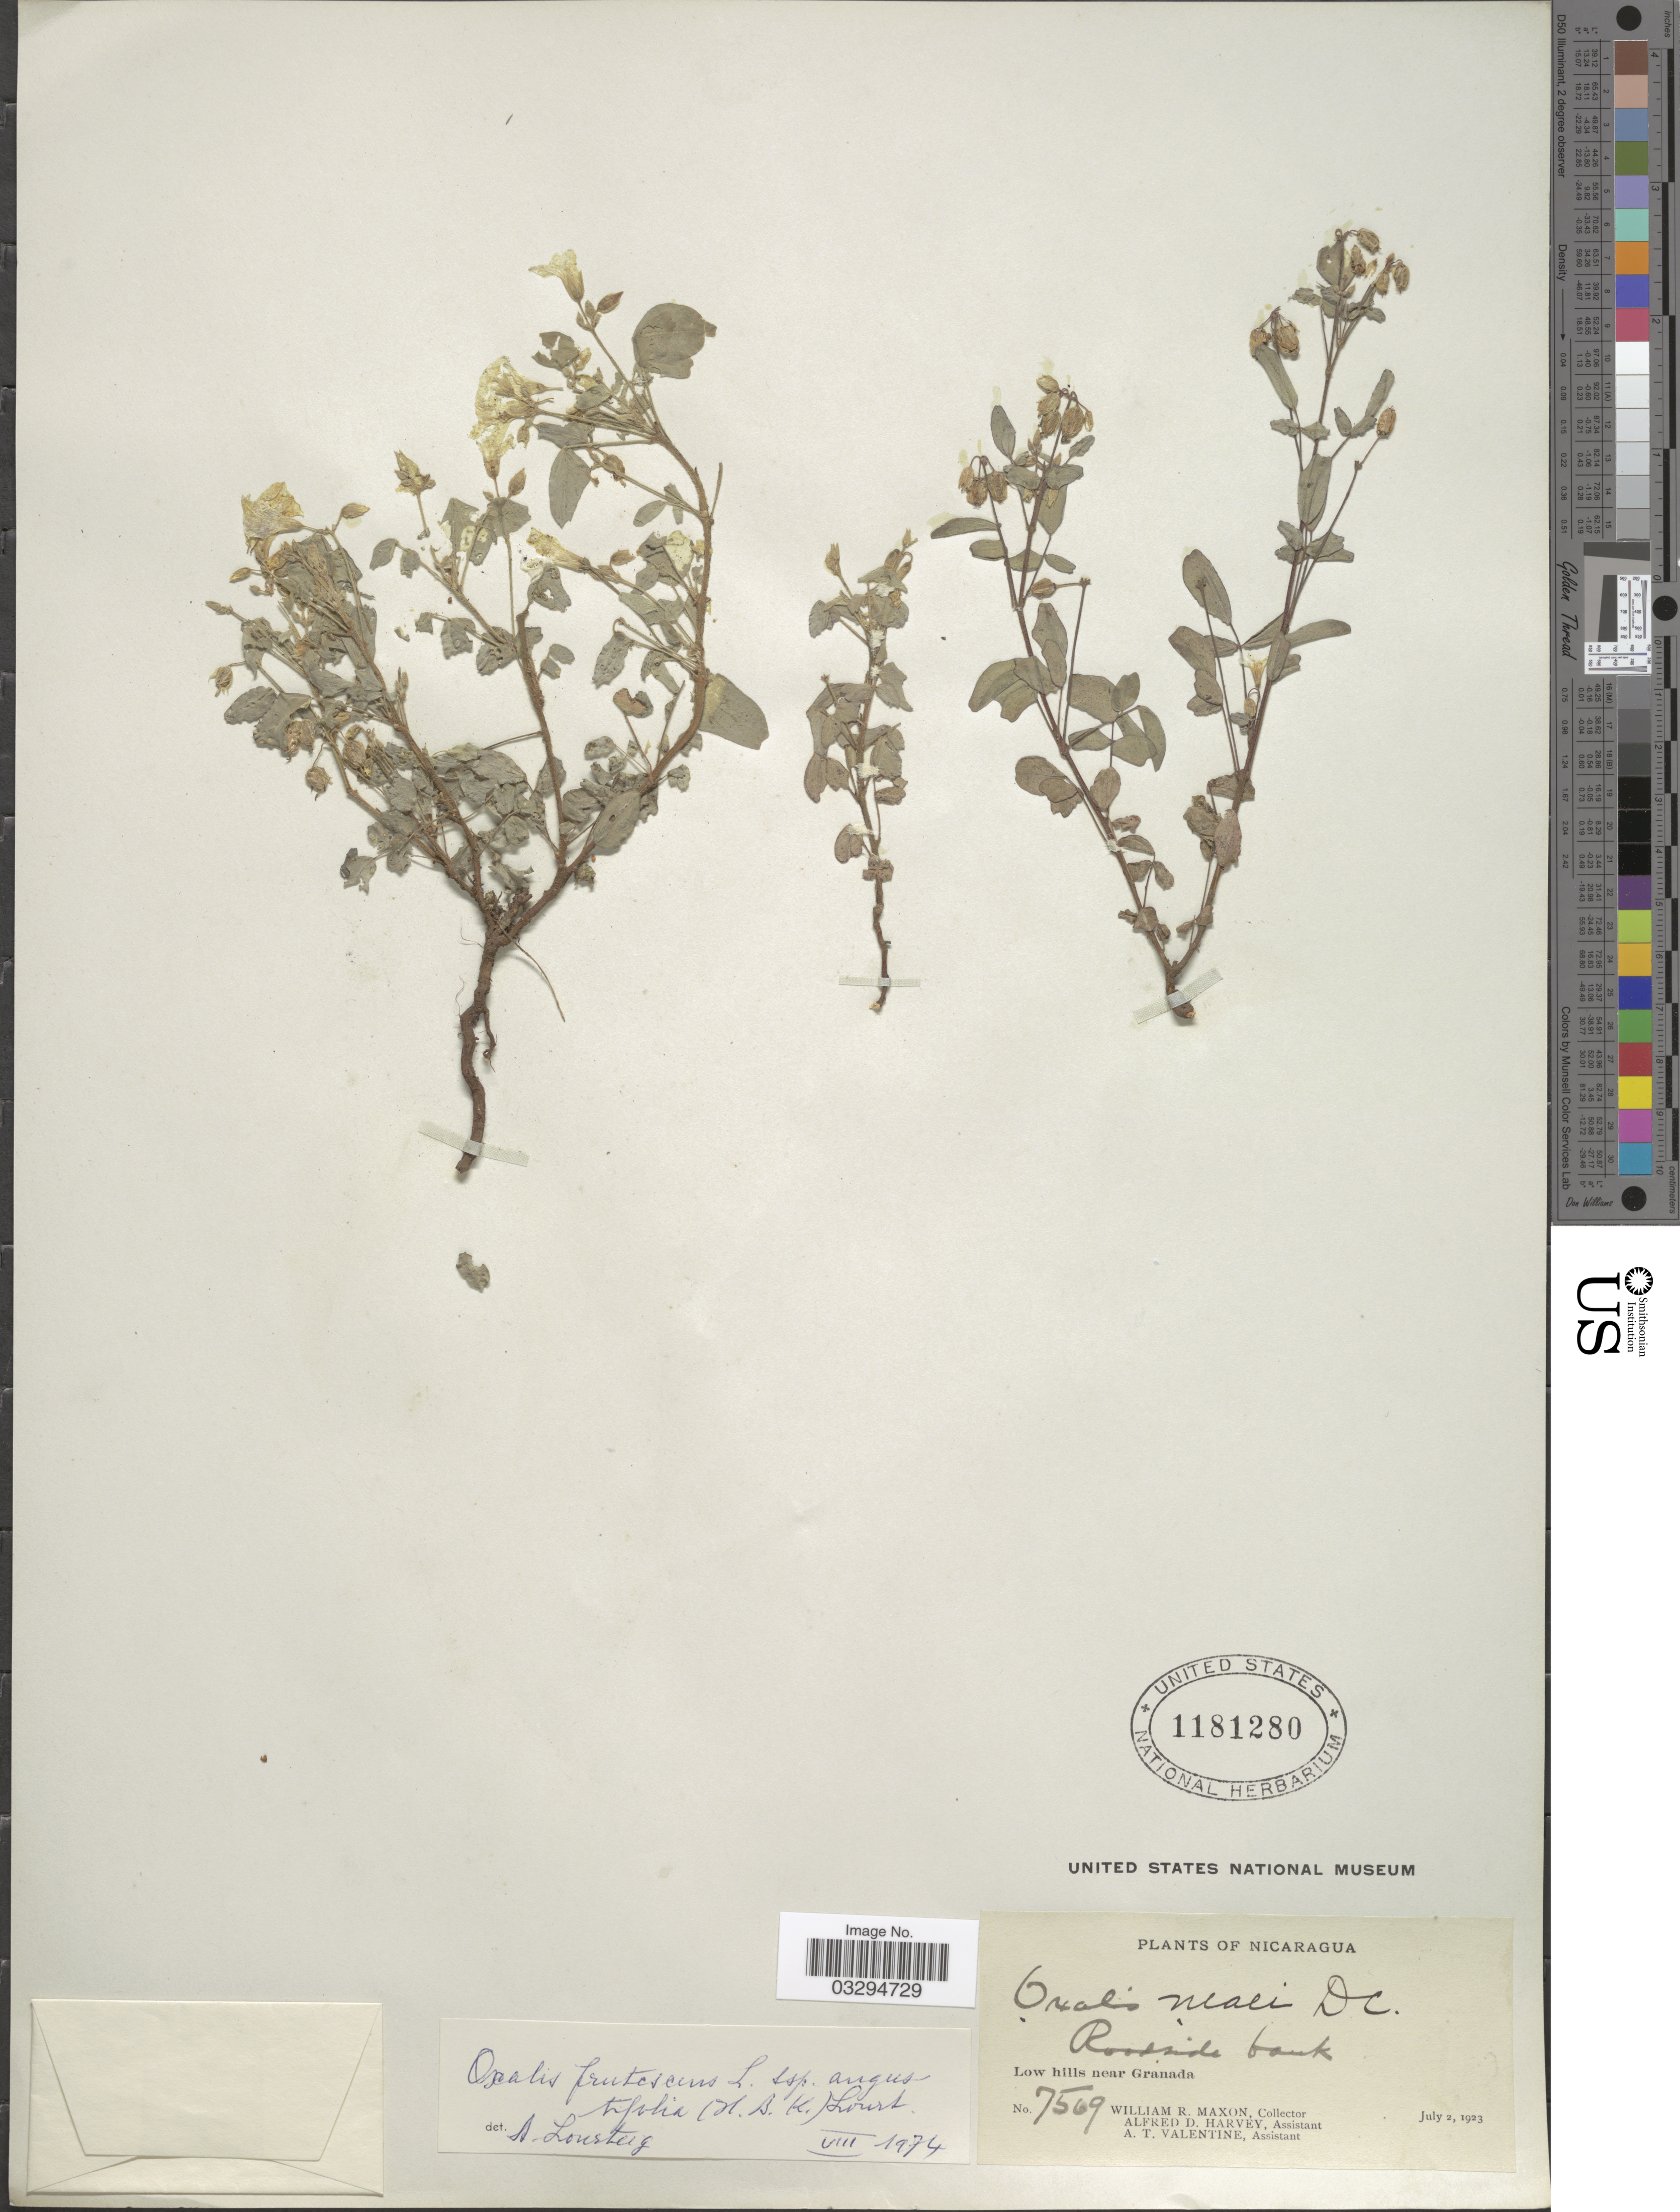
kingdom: Plantae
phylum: Tracheophyta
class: Magnoliopsida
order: Oxalidales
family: Oxalidaceae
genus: Oxalis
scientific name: Oxalis frutescens subsp. angustifolia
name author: (Kunth) Lourteig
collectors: W. R. Maxon, A. D. Harvey & A. Valentine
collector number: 7509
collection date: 1923-07-02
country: Nicaragua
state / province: Granada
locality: Low hills near Granada.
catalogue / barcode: US 1181280